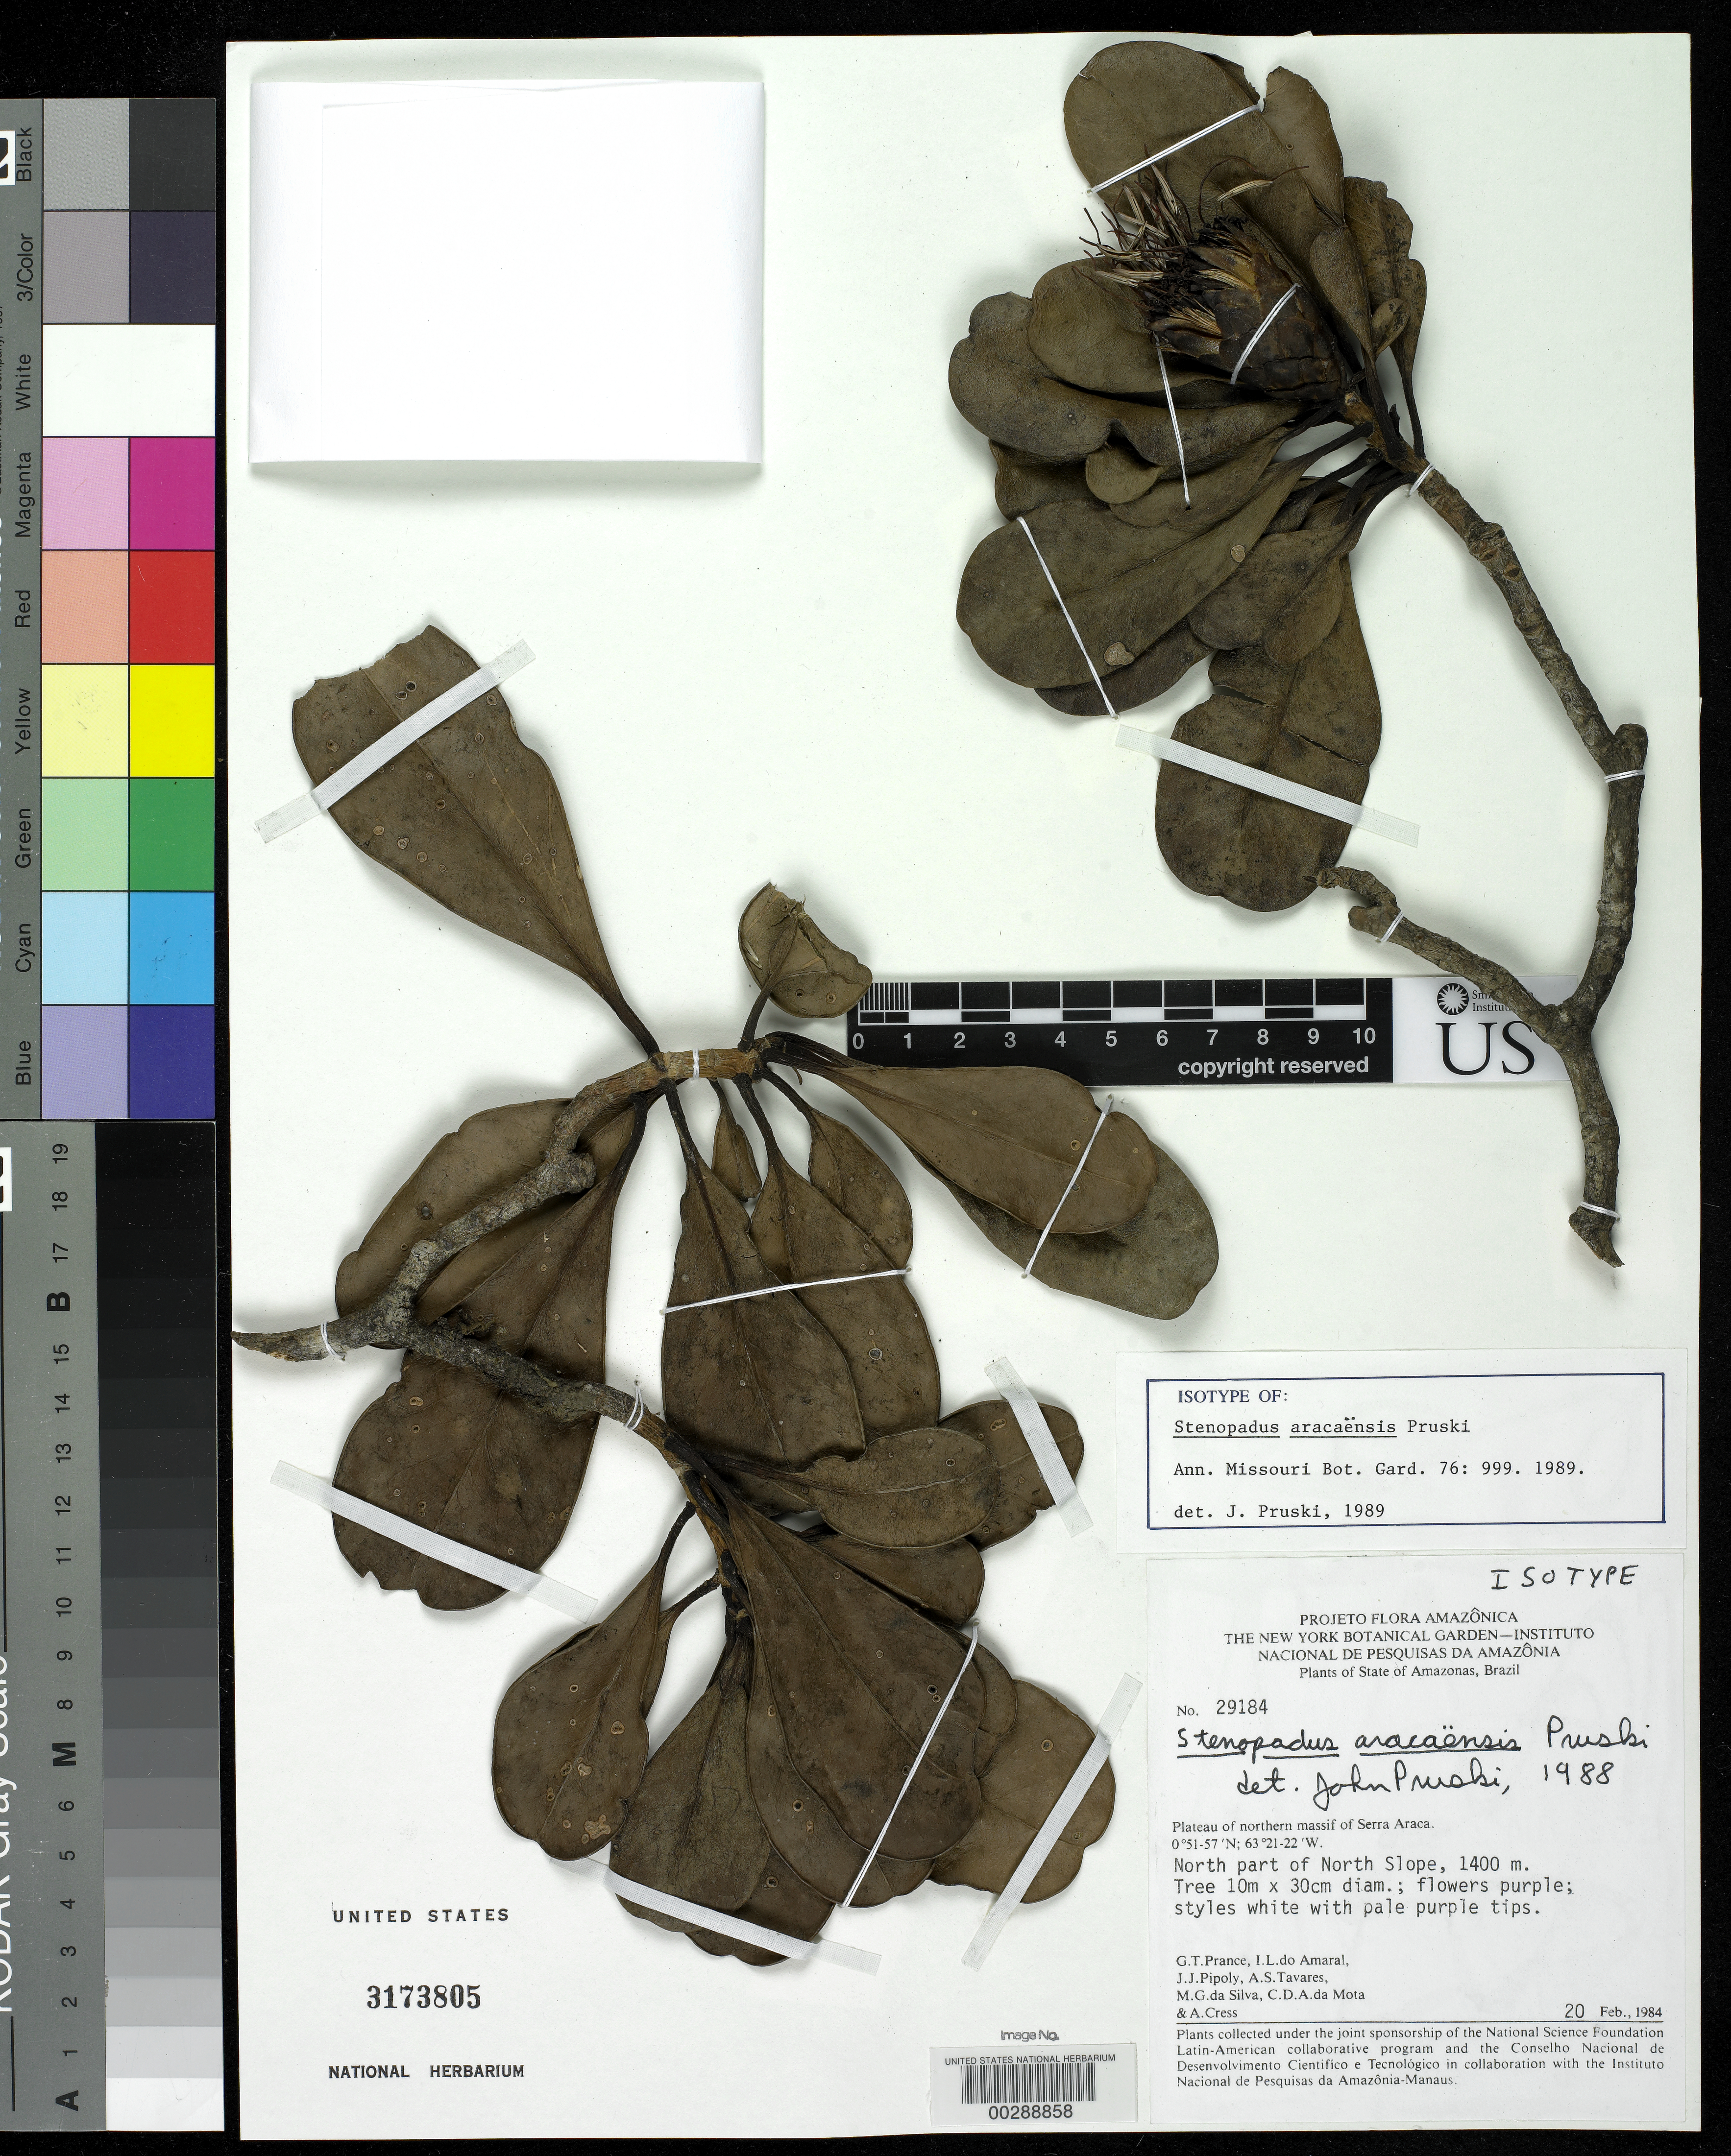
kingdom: Plantae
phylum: Tracheophyta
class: Magnoliopsida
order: Asterales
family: Asteraceae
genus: Stenopadus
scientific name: Stenopadus aracaensis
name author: Pruski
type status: Isotype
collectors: G. T. Prance, I. L. Amaral, J. J. Pipoly, A. S. Tavares & M. G. Silva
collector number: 29184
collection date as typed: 20 Feb 1984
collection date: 1984-02-20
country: Brazil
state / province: Amazonas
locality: N part of N slope, plateau of northern Massif of Serra Araca.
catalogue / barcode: US 3173805